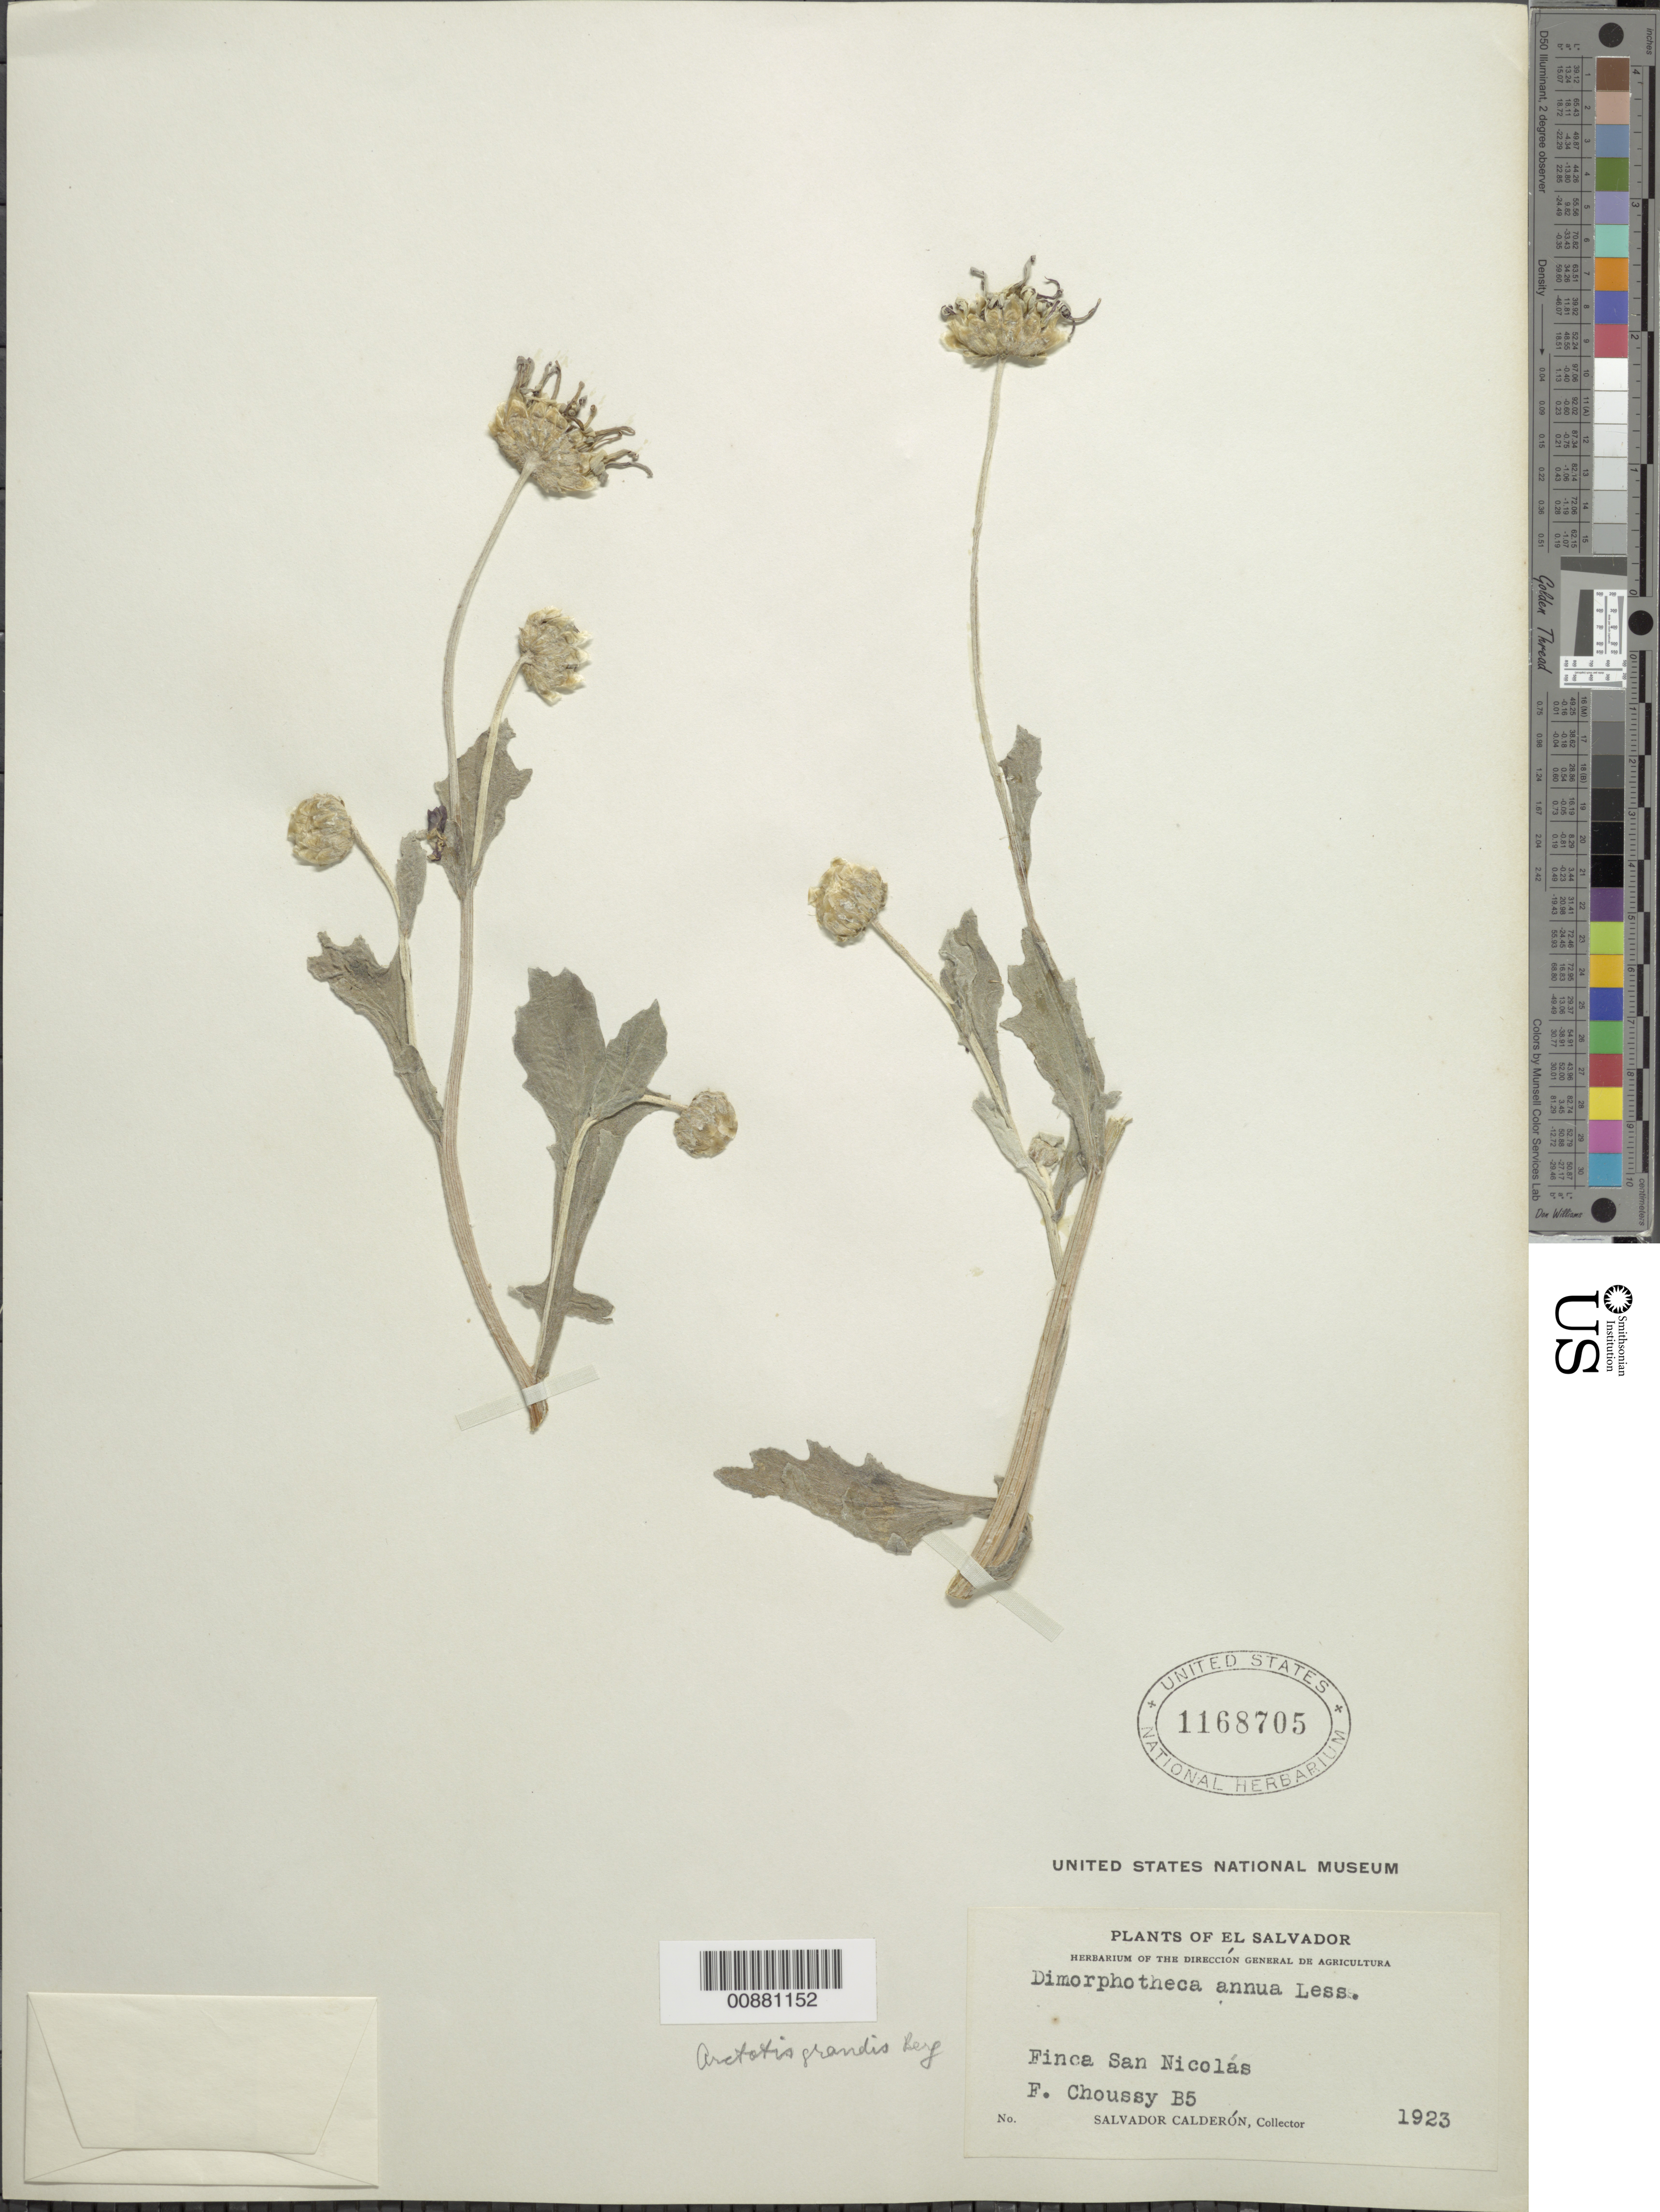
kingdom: Plantae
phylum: Tracheophyta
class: Magnoliopsida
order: Asterales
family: Asteraceae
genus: Arctotis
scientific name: Arctotis stoechadifolia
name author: P.J. Bergius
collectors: S. Calderón & F. Choussy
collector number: B 5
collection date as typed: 1923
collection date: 1923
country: El Salvador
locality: Finca san nicolas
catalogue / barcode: US 1168705